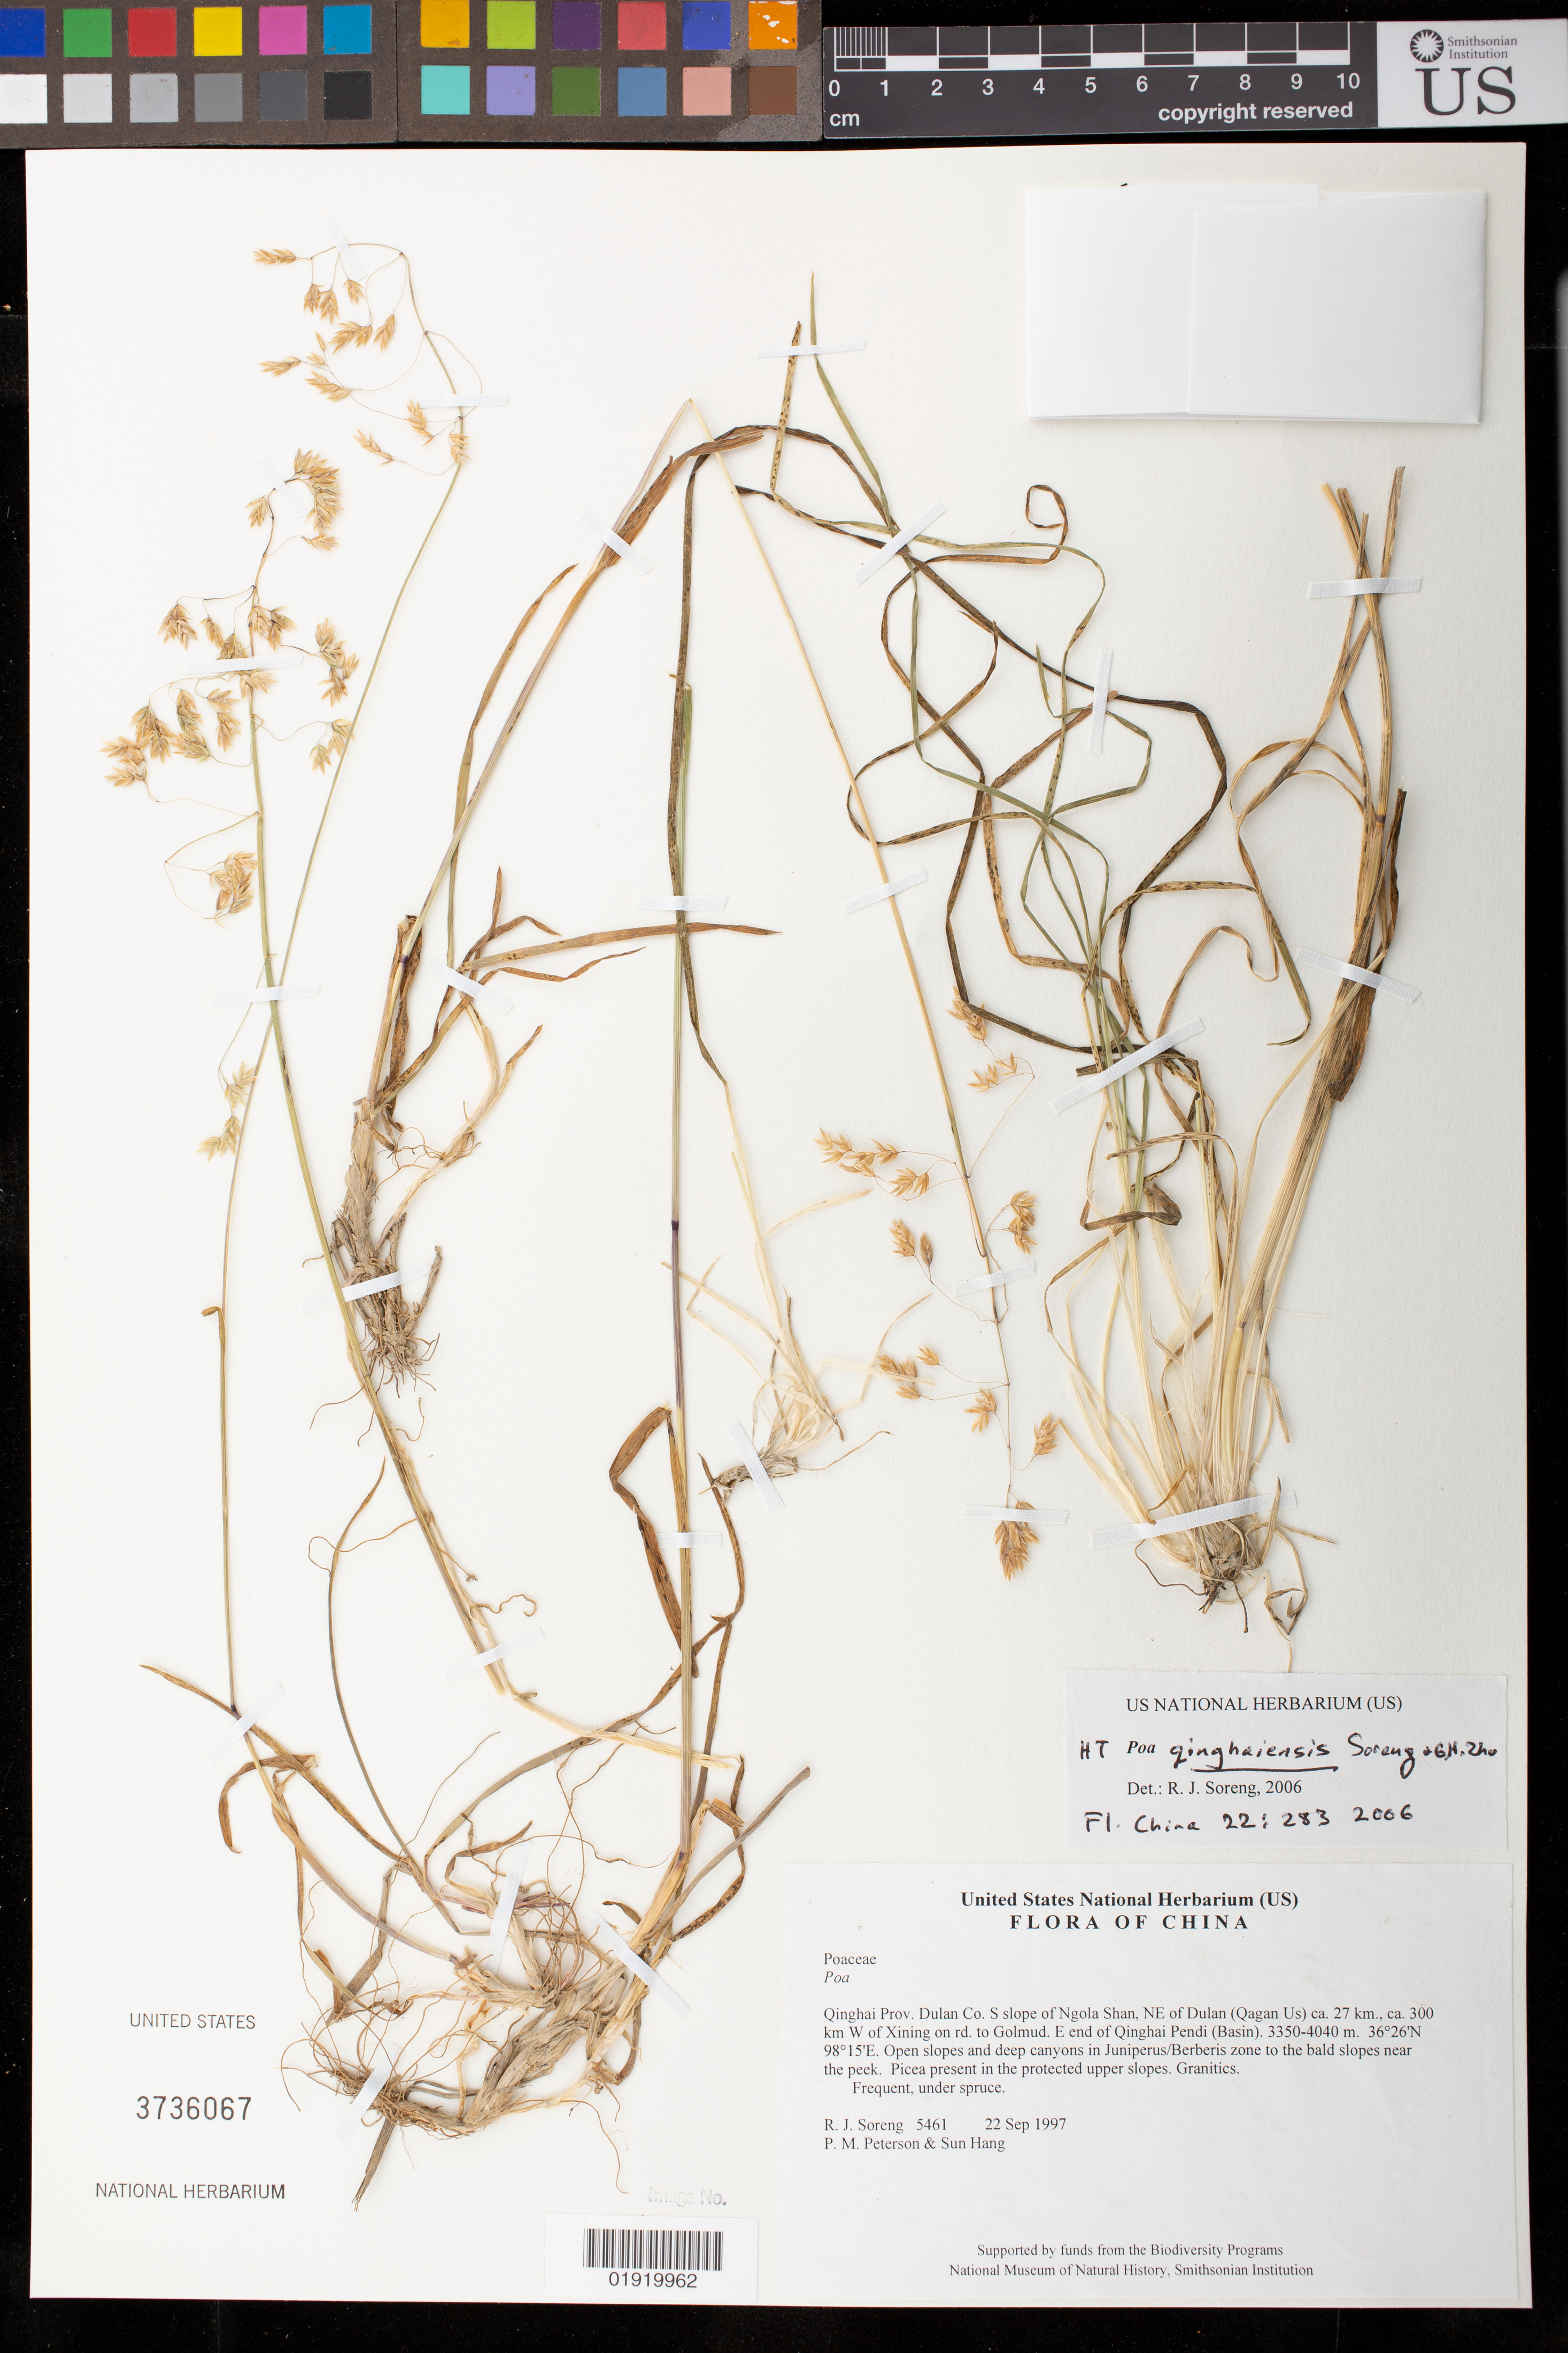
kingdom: Plantae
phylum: Tracheophyta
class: Liliopsida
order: Poales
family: Poaceae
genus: Poa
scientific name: Poa qinghaiensis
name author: Soreng & G.H. Zhu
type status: Holotype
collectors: R. J. Soreng, P. M. Peterson & Sun Hang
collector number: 5461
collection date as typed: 22 Sep 1997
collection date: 1997-09-22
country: China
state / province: Qinghai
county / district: Dulan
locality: Qinghai Prov. Dulan Co. S slope of Ngola Shan, NE of Dulan (Qagan Us) ca. 27 km., ca. 300 km W of Xining on rd. to Golmud. E end of Qinghai Pendi (Basin).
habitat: Open slopes and deep canyons in Juniperus/Berberis zone to the bald slopes near the peek. Picea present in the protected upp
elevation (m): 3350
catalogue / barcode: US 3736067